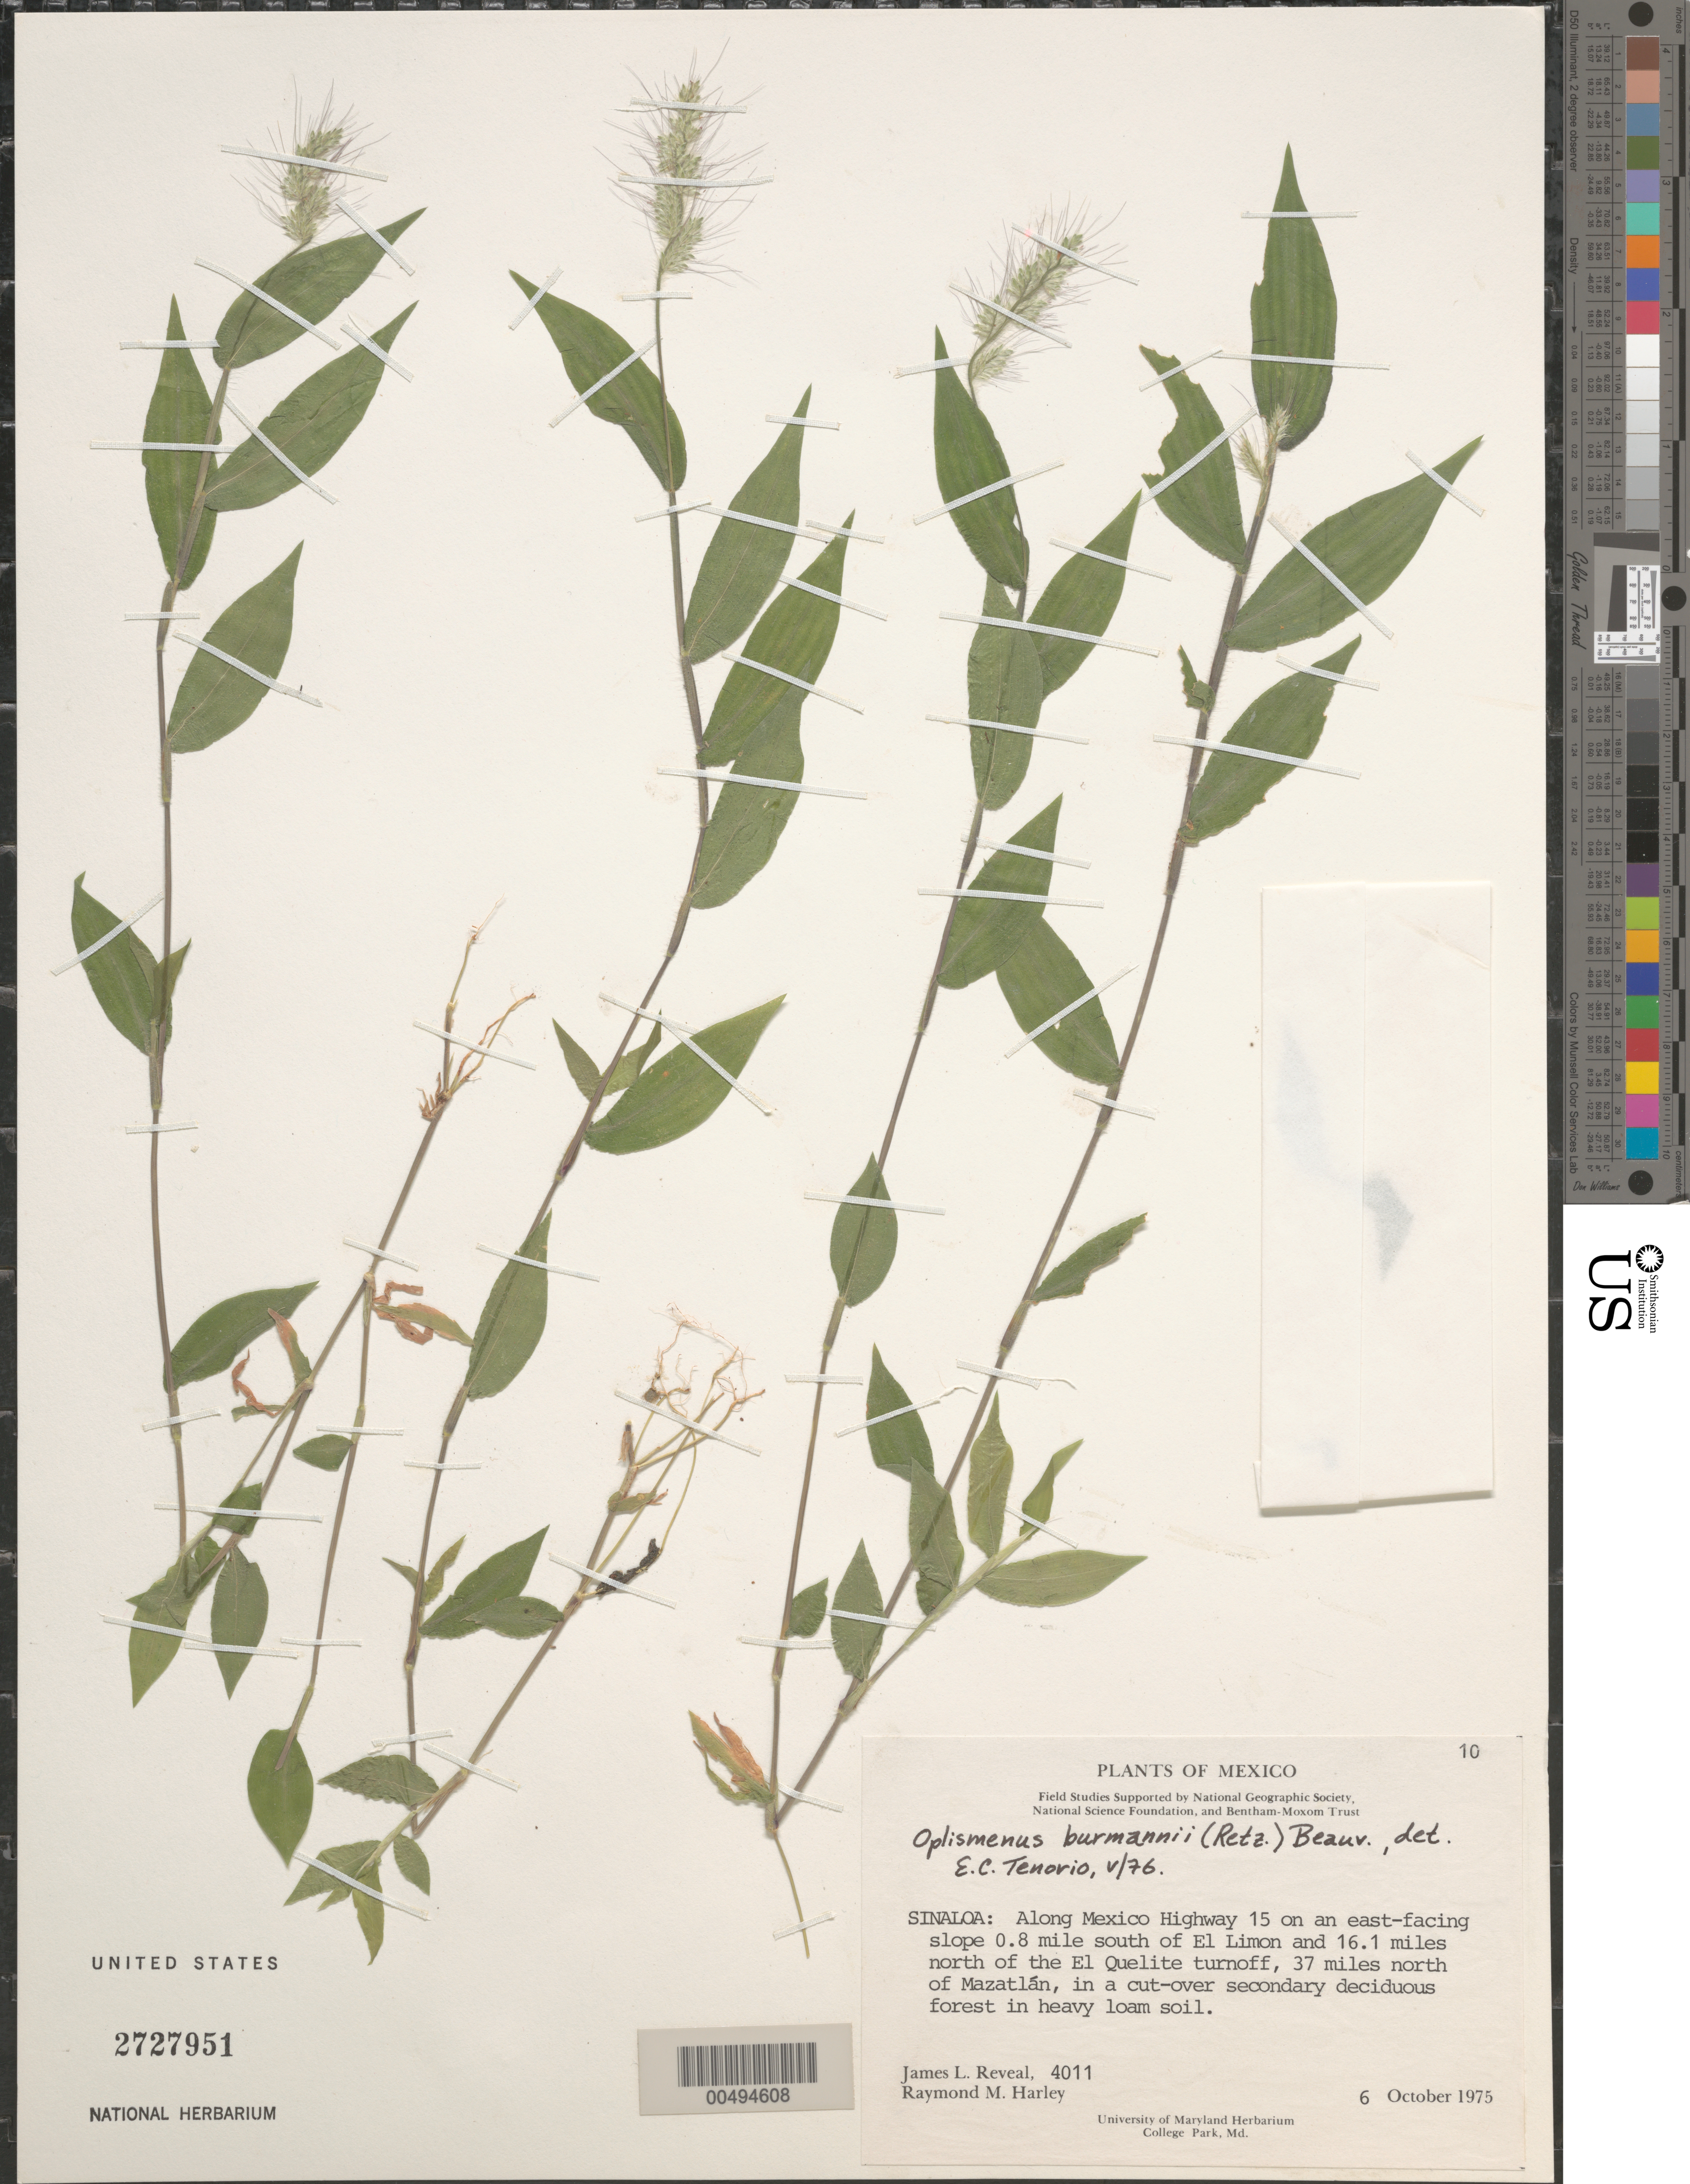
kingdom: Plantae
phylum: Tracheophyta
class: Liliopsida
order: Poales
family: Poaceae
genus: Oplismenus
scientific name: Oplismenus burmannii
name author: (Retz.) P. Beauv.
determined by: Tenorio, E. C.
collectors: J. L. Reveal & R. M. Harley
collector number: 4011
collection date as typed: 6 Oct 1975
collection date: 1975-10-06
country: Mexico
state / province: Sinaloa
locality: Along Mexico Hwy 15 on an E-facing slope 0.8 mi S of El Limon & 16.1 mi N of the El Quelite turnoff, 37 mi N of Mazatlán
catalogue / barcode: US 2727951